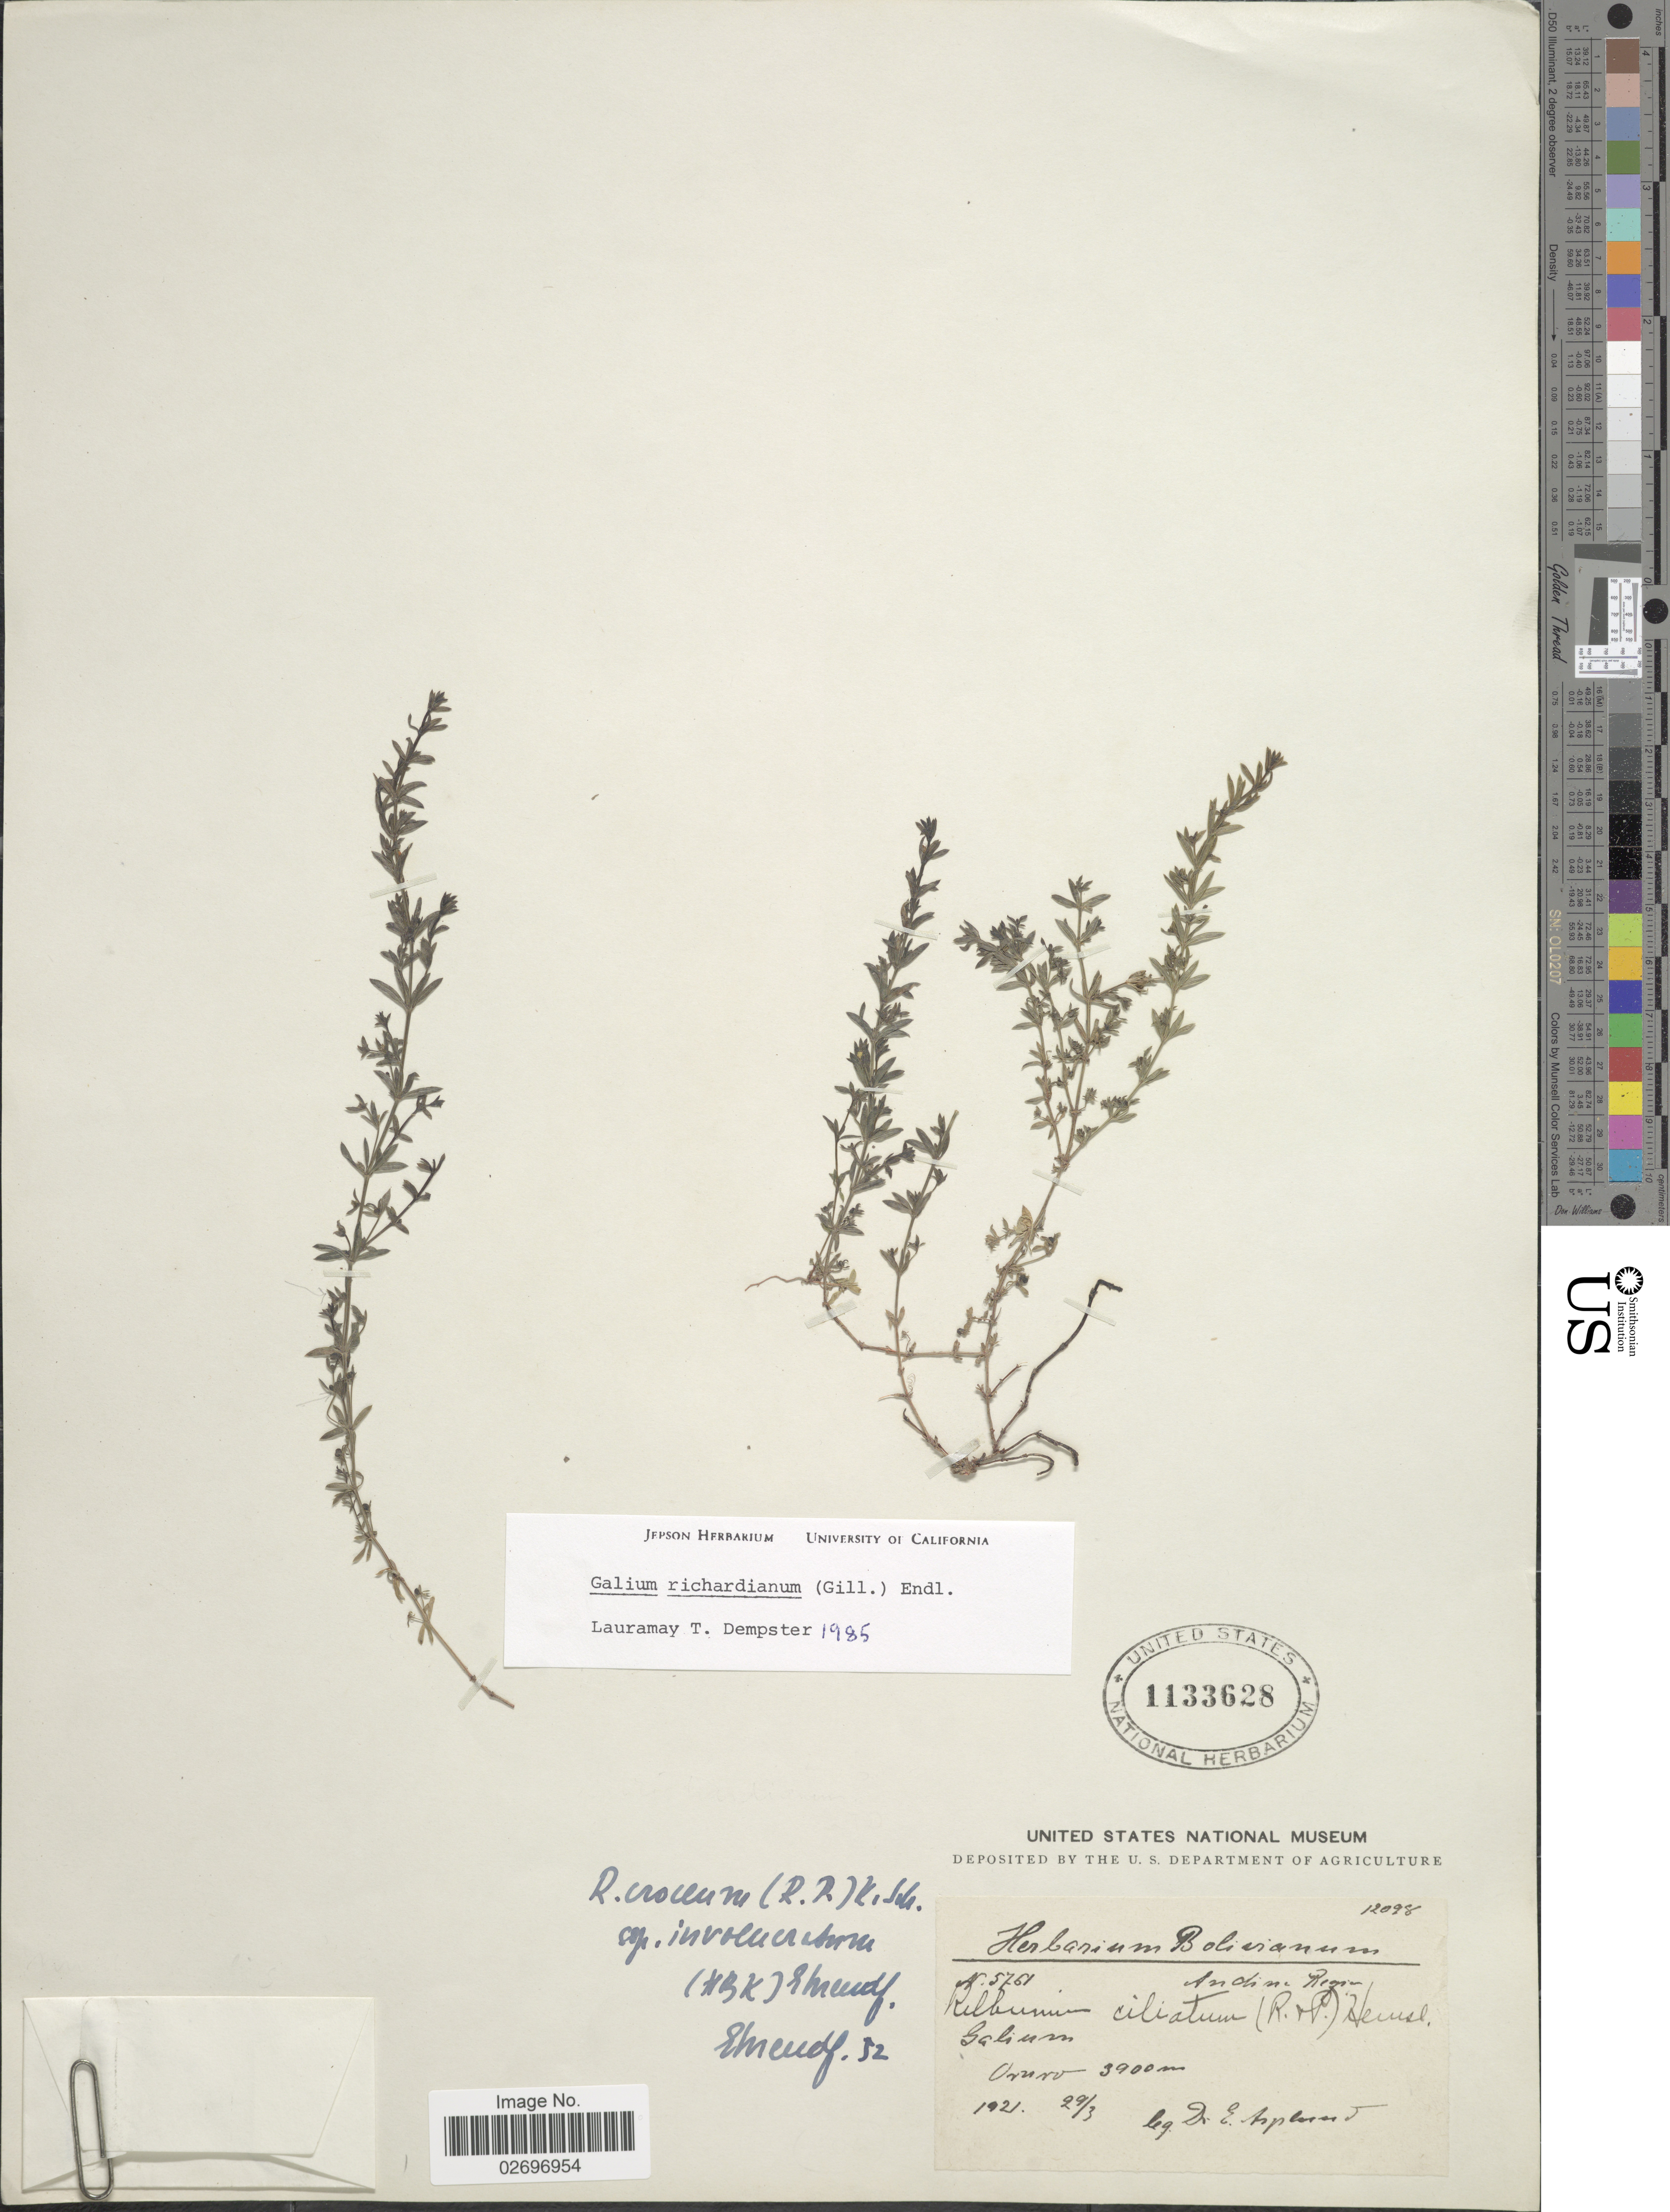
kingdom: Plantae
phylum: Tracheophyta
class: Magnoliopsida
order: Gentianales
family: Rubiaceae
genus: Galium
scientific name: Galium richardianum subsp. richardianum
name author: (Gillies ex Hook. & Arn.) Endl. ex Walp.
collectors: E. Asplund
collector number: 45761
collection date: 1921-03-29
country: Bolivia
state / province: Oruro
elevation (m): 3900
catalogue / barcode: US 1133628